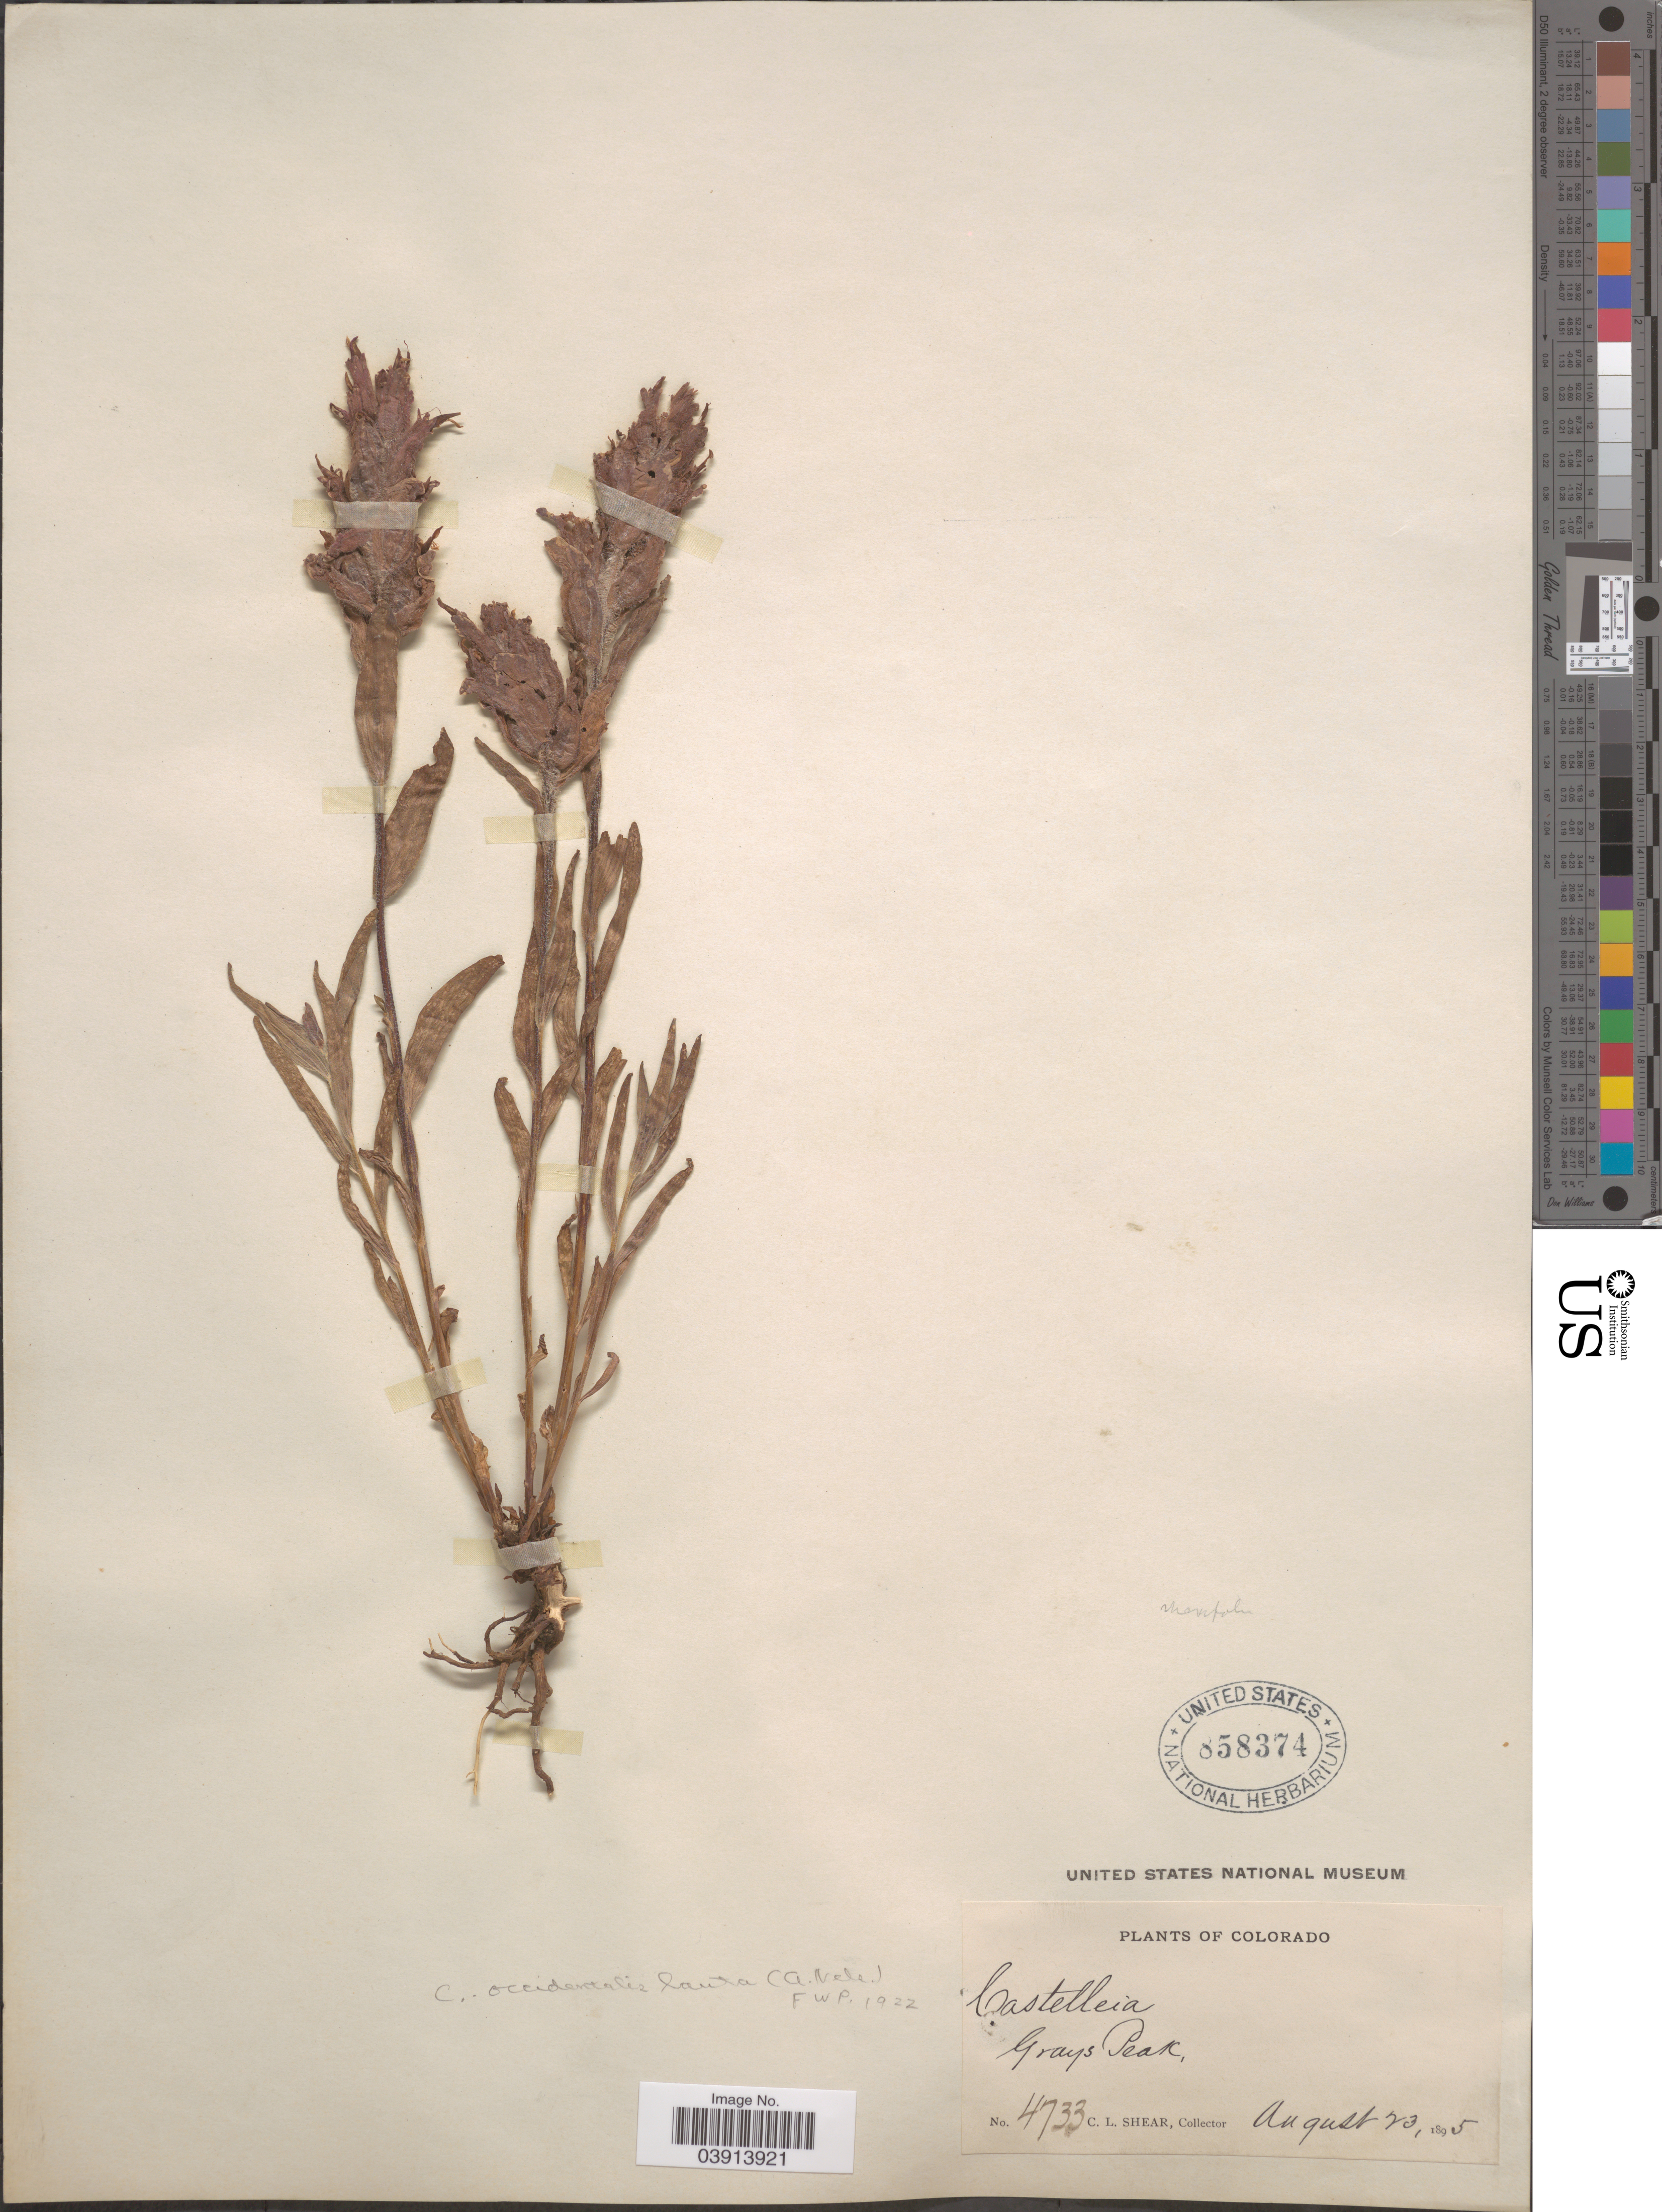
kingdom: Plantae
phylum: Tracheophyta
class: Magnoliopsida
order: Lamiales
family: Orobanchaceae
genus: Castilleja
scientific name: Castilleja rhexiifolia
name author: Rydb.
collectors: C. L. Shear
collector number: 4733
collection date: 1895-08-23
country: United States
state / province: Colorado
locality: Grays Peak.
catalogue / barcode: US 858374